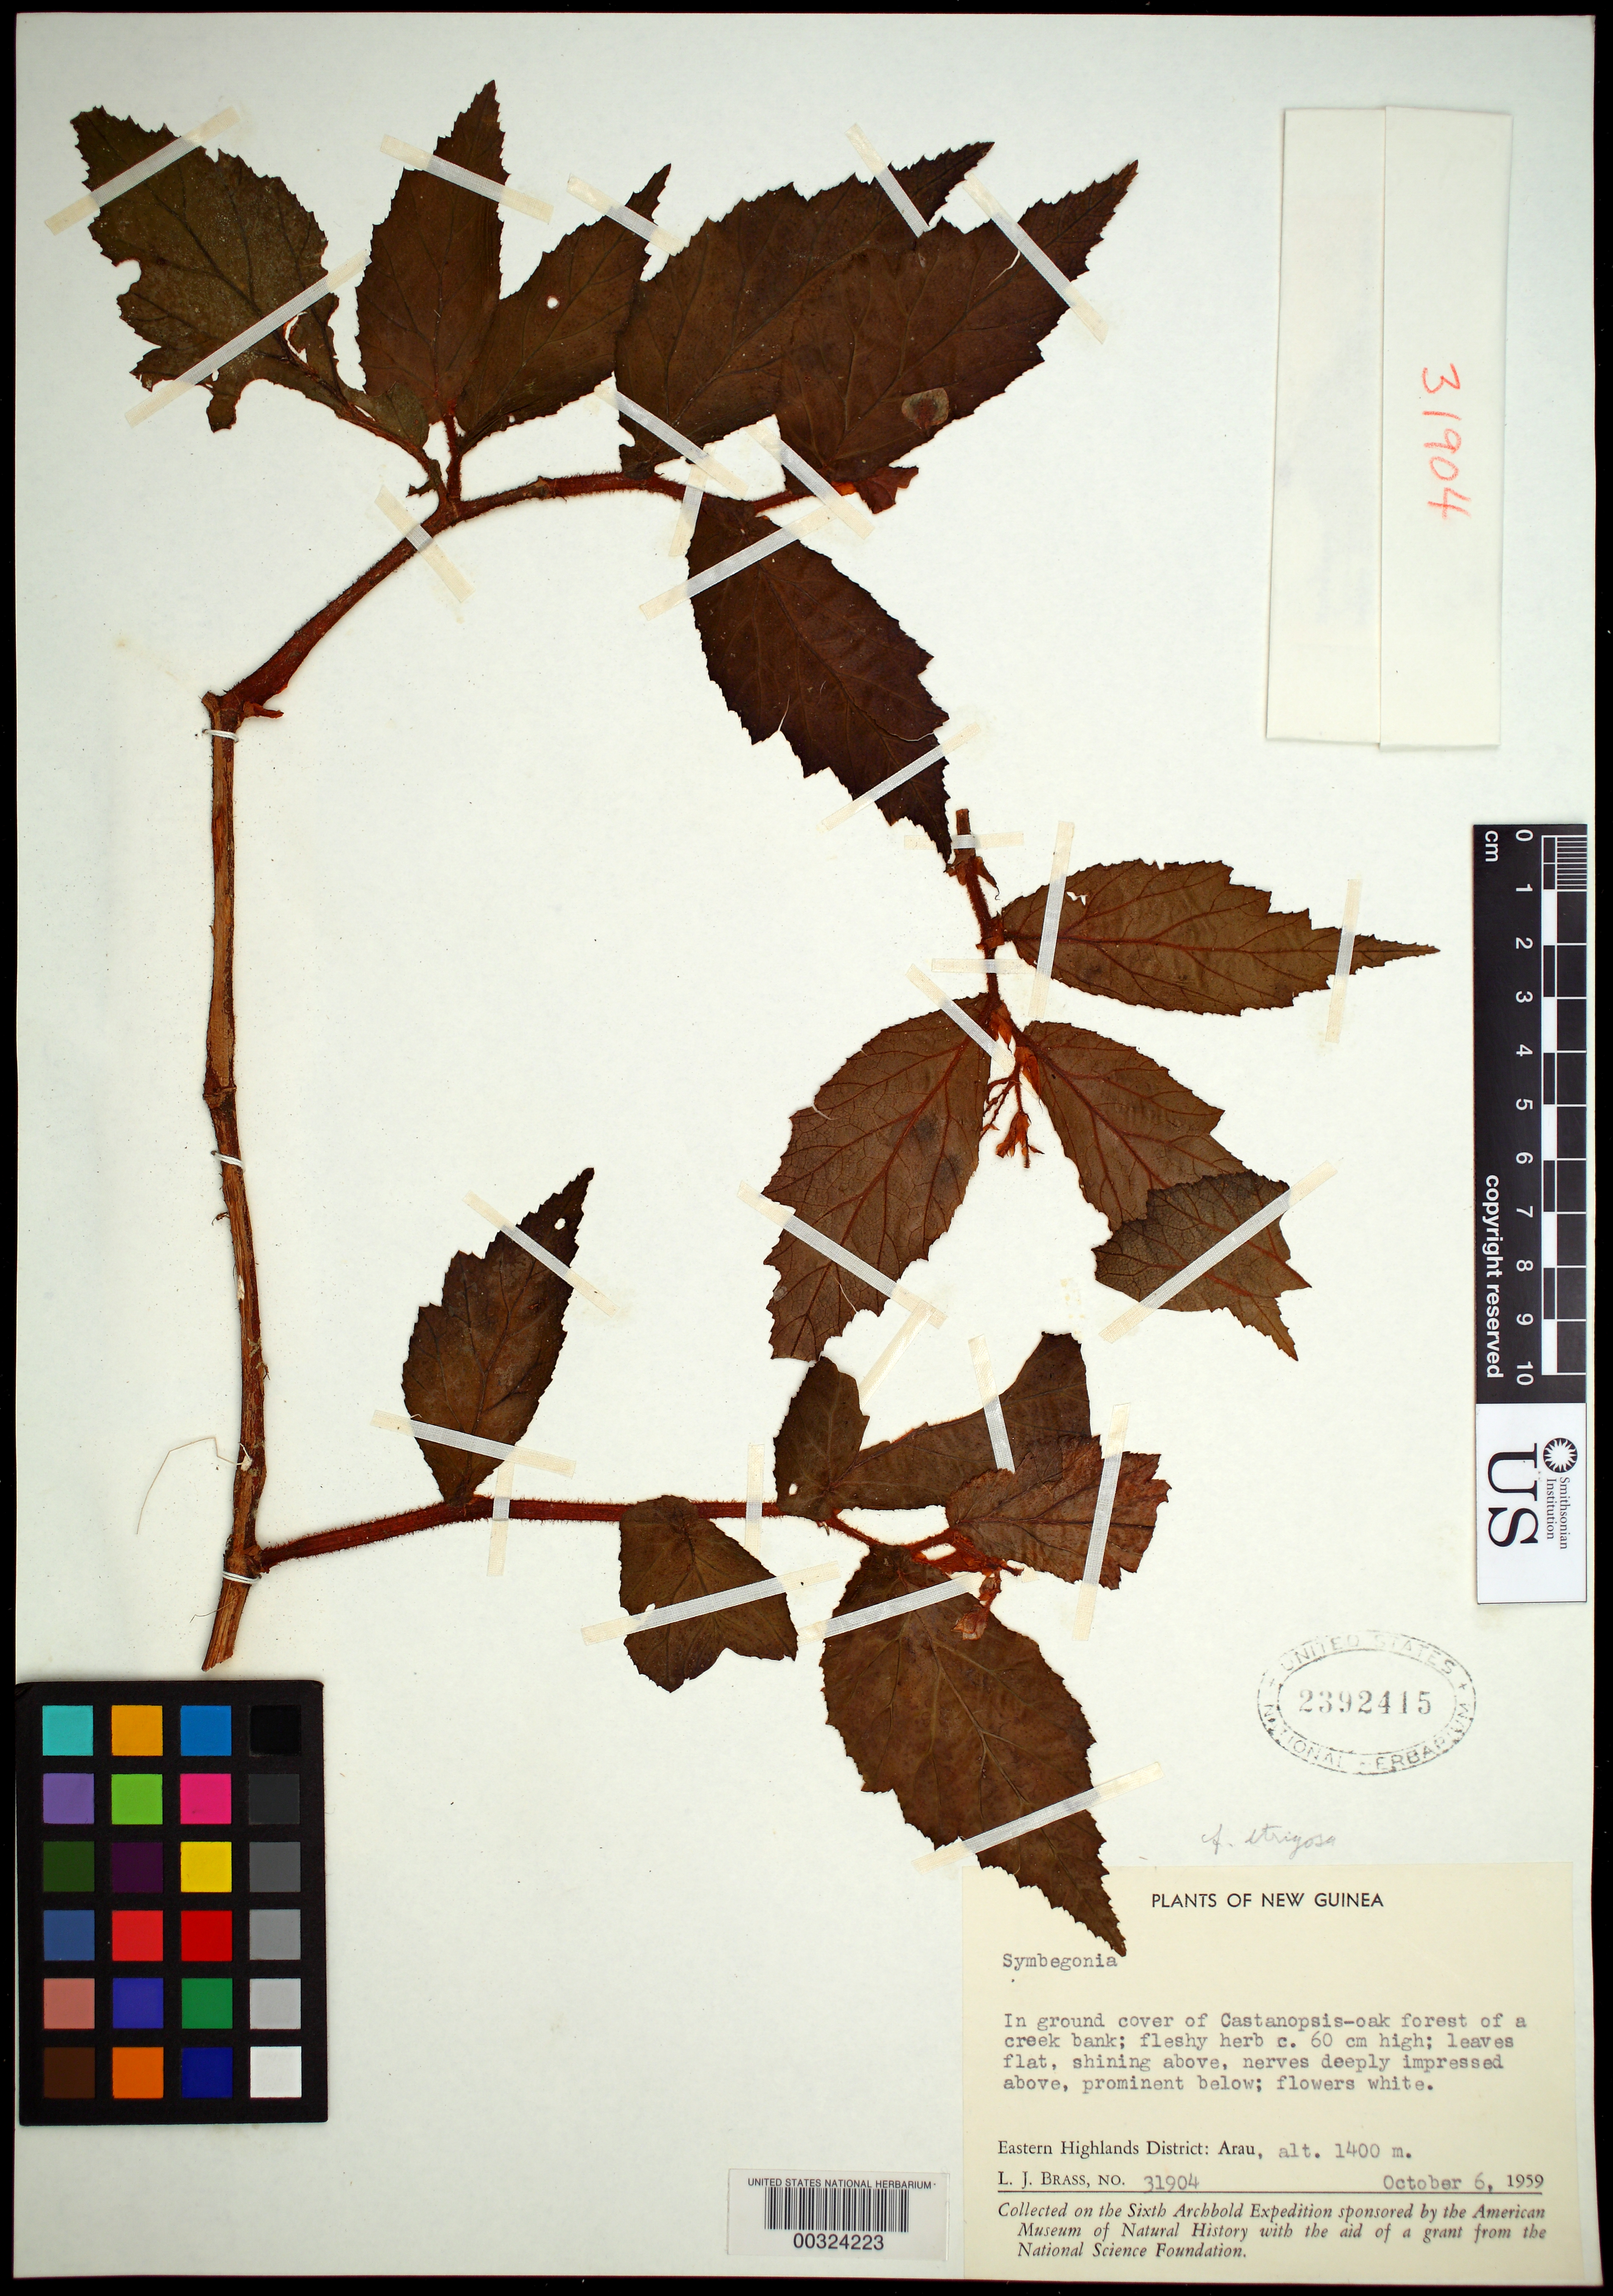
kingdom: Plantae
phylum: Tracheophyta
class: Magnoliopsida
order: Cucurbitales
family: Begoniaceae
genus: Begonia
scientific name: Begonia sp.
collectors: L. J. Brass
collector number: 31904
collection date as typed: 06 Oct 1959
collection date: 1959-10-06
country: Papua New Guinea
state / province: Eastern Highlands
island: New Guinea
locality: Arau, castanopsos-oak forest of a creek bank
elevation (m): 1400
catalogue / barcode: US 2392415